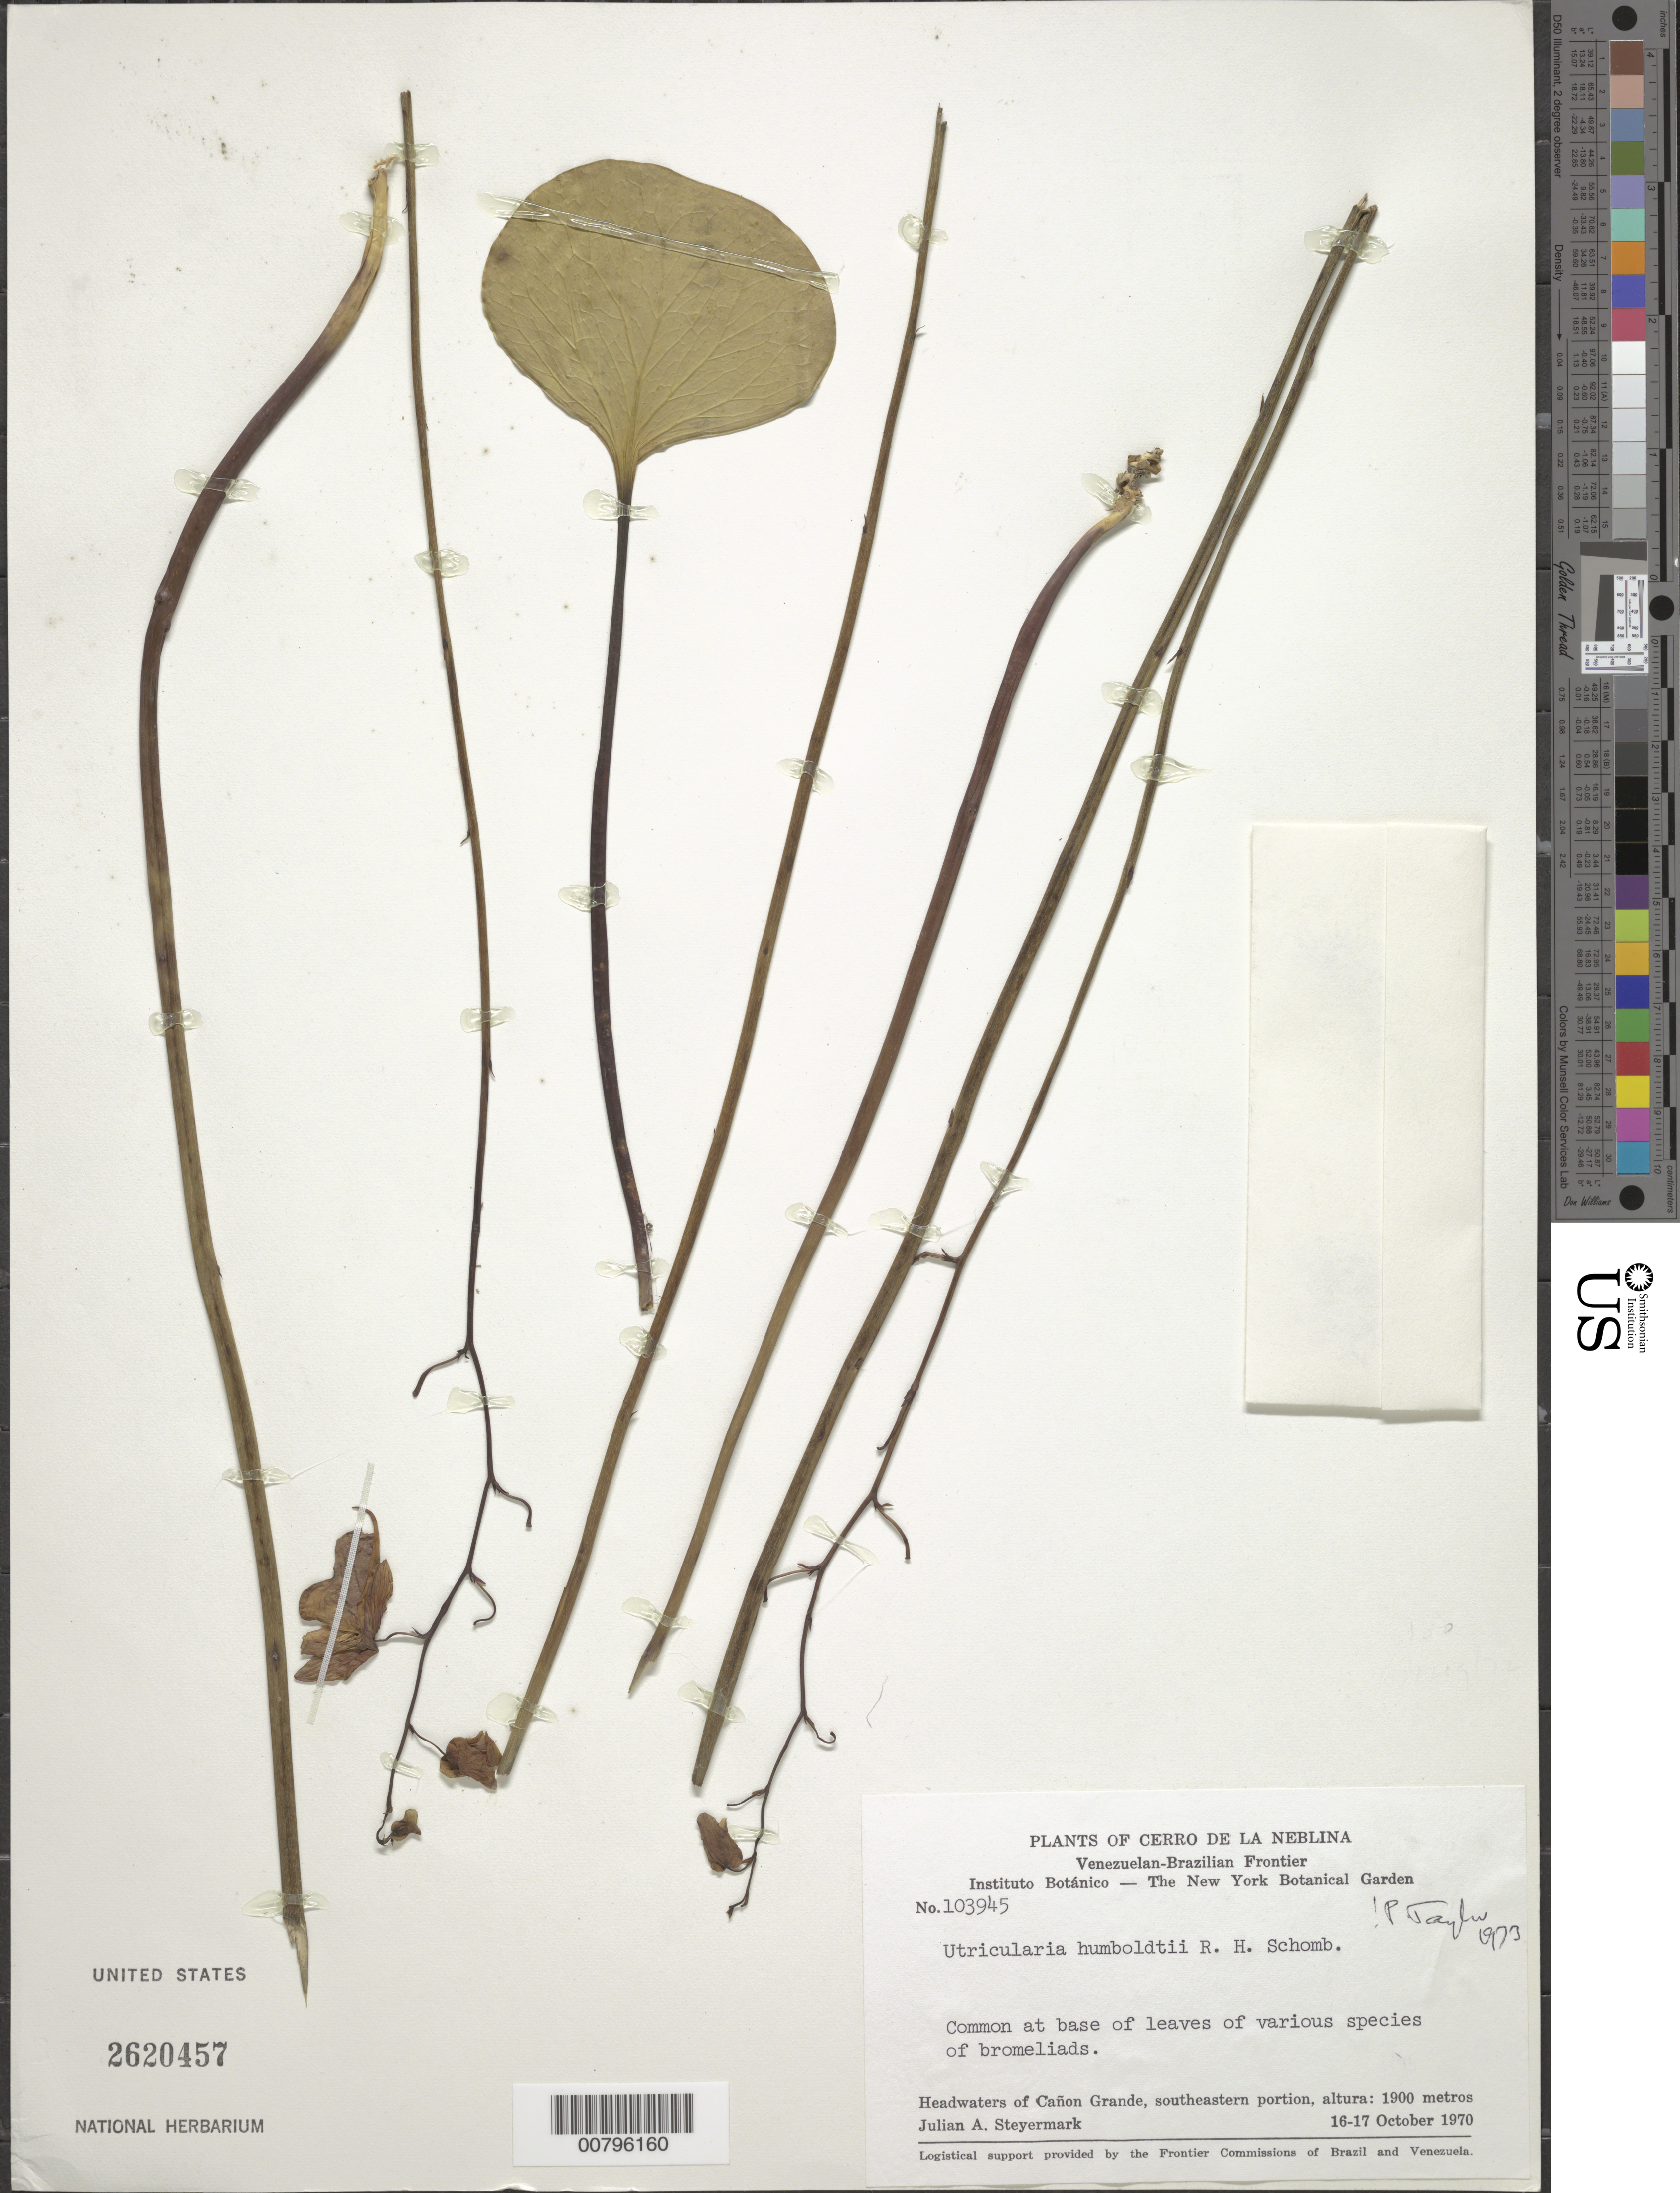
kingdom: Plantae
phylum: Tracheophyta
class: Magnoliopsida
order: Lamiales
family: Lentibulariaceae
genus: Utricularia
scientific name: Utricularia humboldtii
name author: R.H. Schomb.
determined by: Taylor, P.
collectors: J. Steyermark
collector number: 103945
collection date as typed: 16-Dec-70 to 17-Dec-70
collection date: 1970-12-16/1970-12-17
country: Venezuela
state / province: Bolívar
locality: Caño Grande headwaters, southeastern portion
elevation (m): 1900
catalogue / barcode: US 2620457